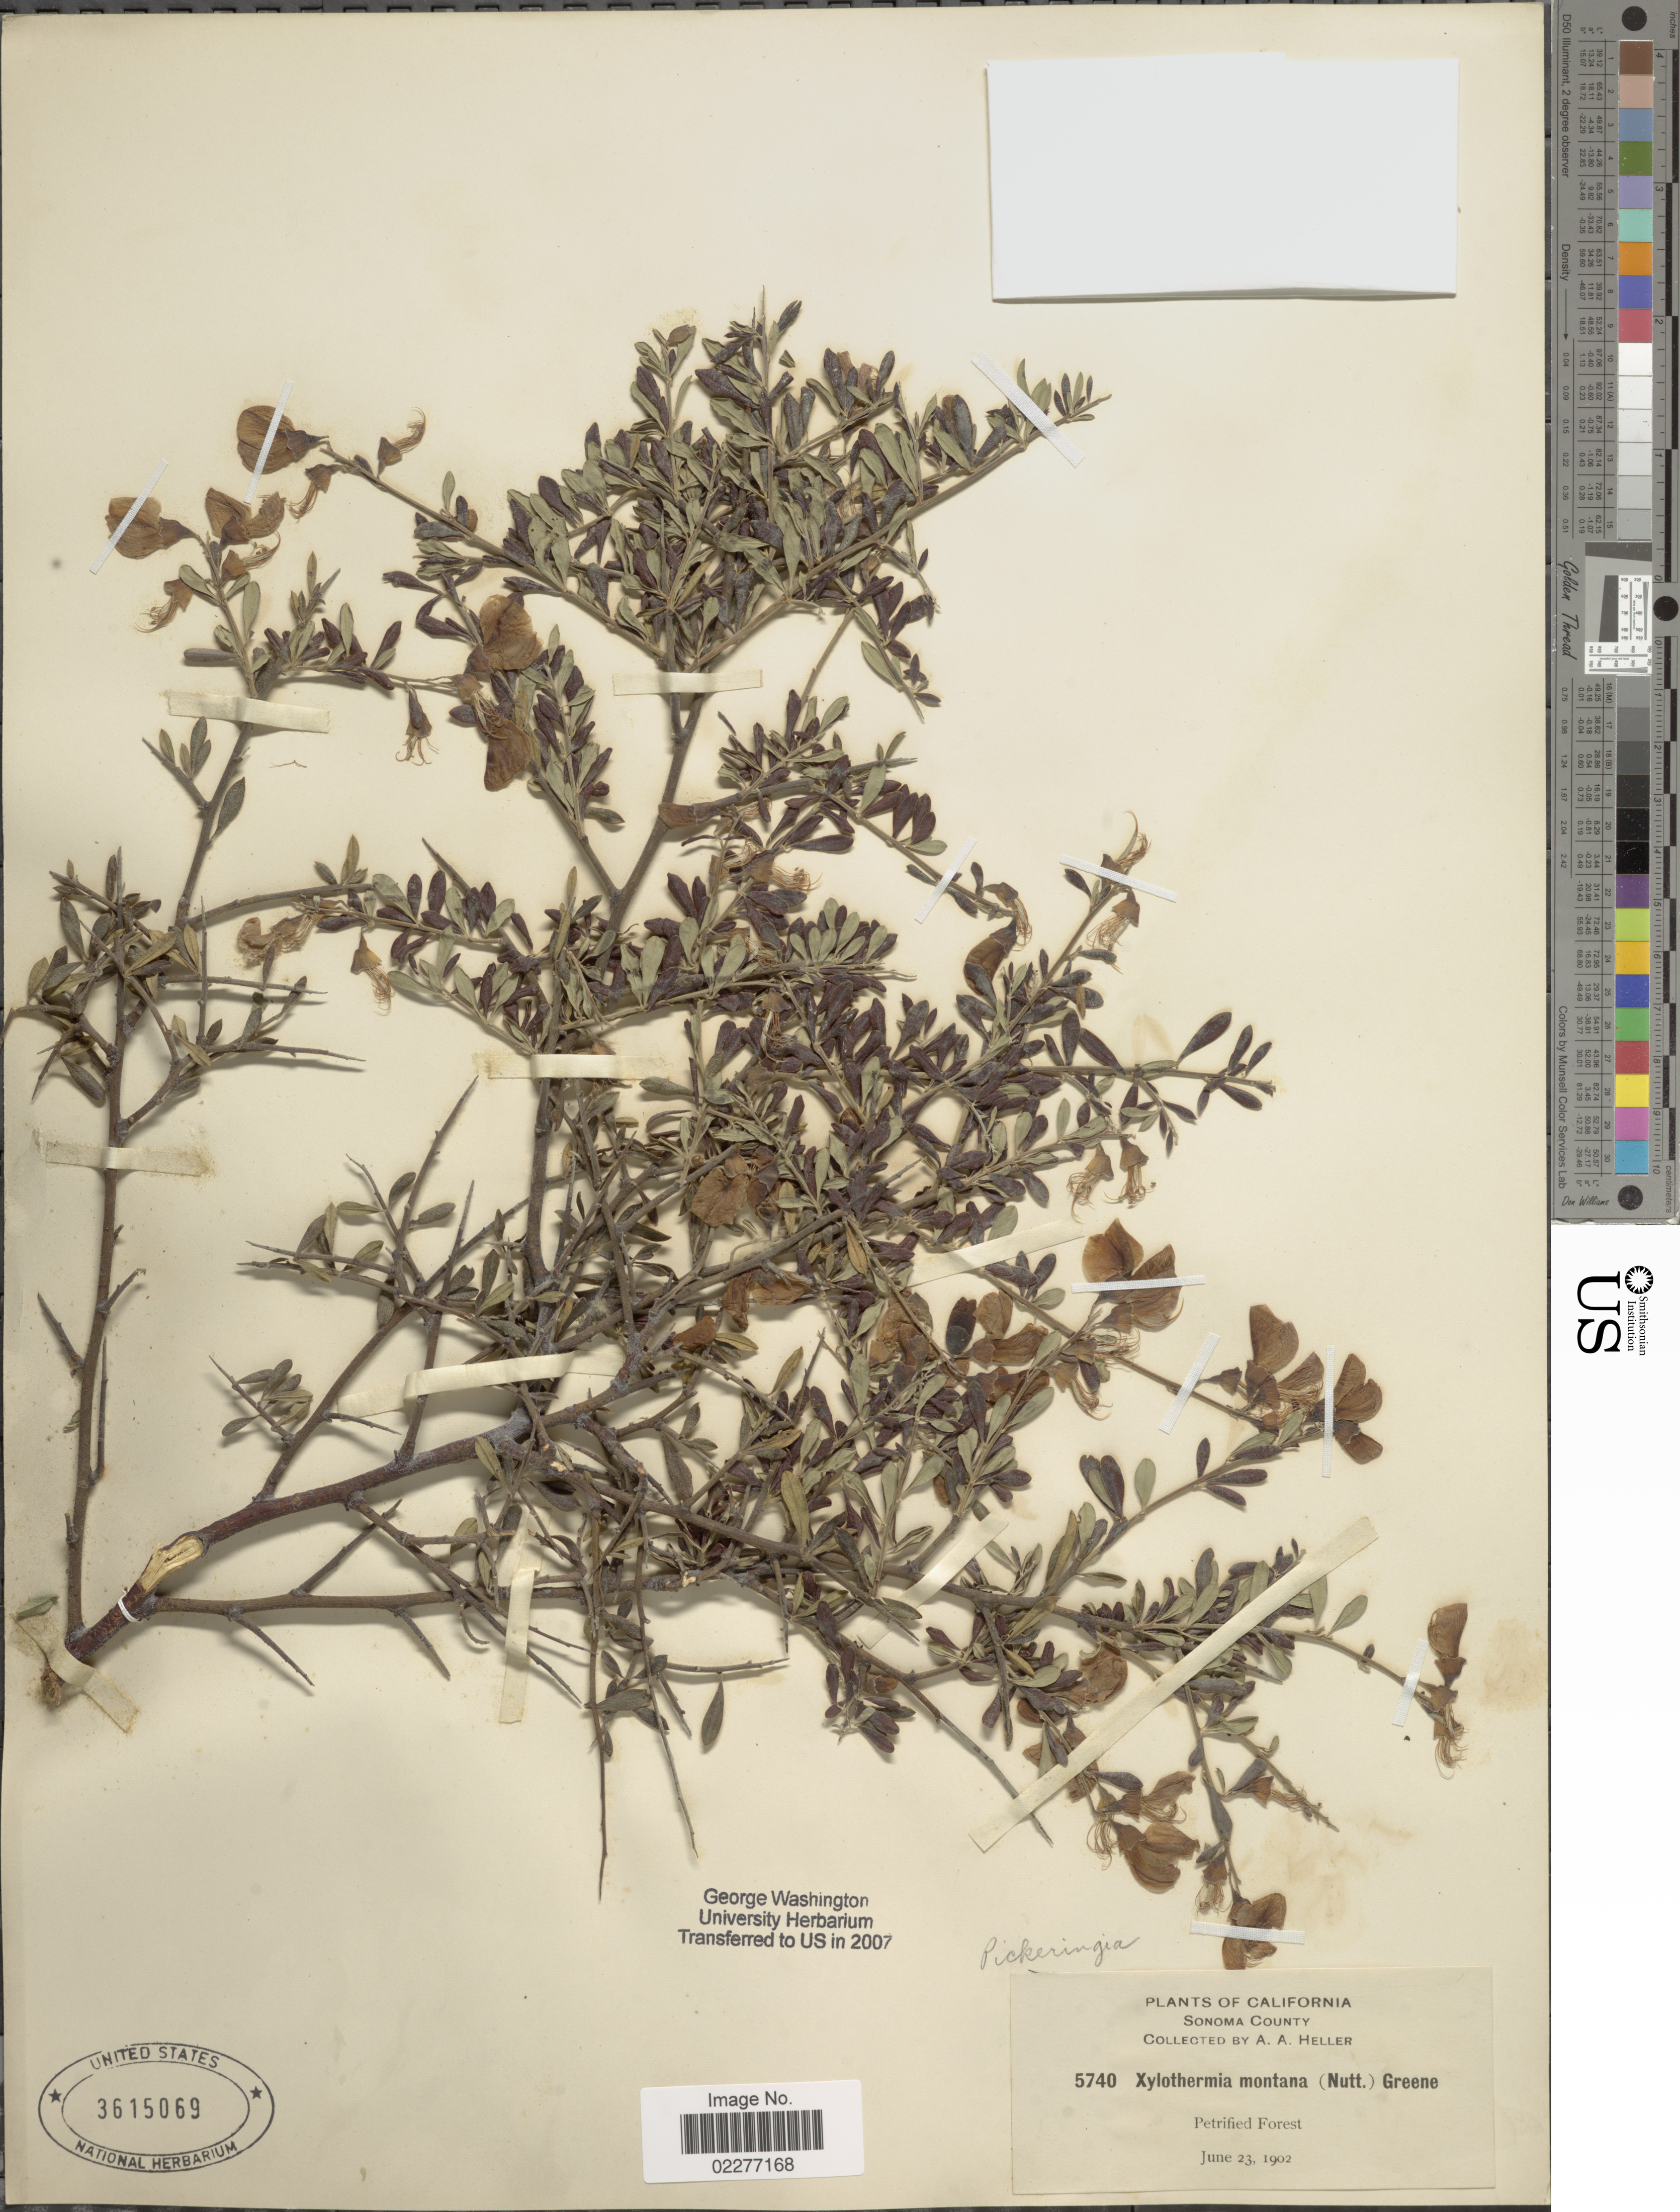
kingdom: Plantae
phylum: Tracheophyta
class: Magnoliopsida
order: Fabales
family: Fabaceae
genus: Pickeringia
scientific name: Pickeringia montana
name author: Nutt. ex Torr. & A. Gray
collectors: A. A. Heller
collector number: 5740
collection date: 1902-06-23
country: United States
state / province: California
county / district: Sonoma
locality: Sonoma County, Petrified Forest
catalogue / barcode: US 3615069